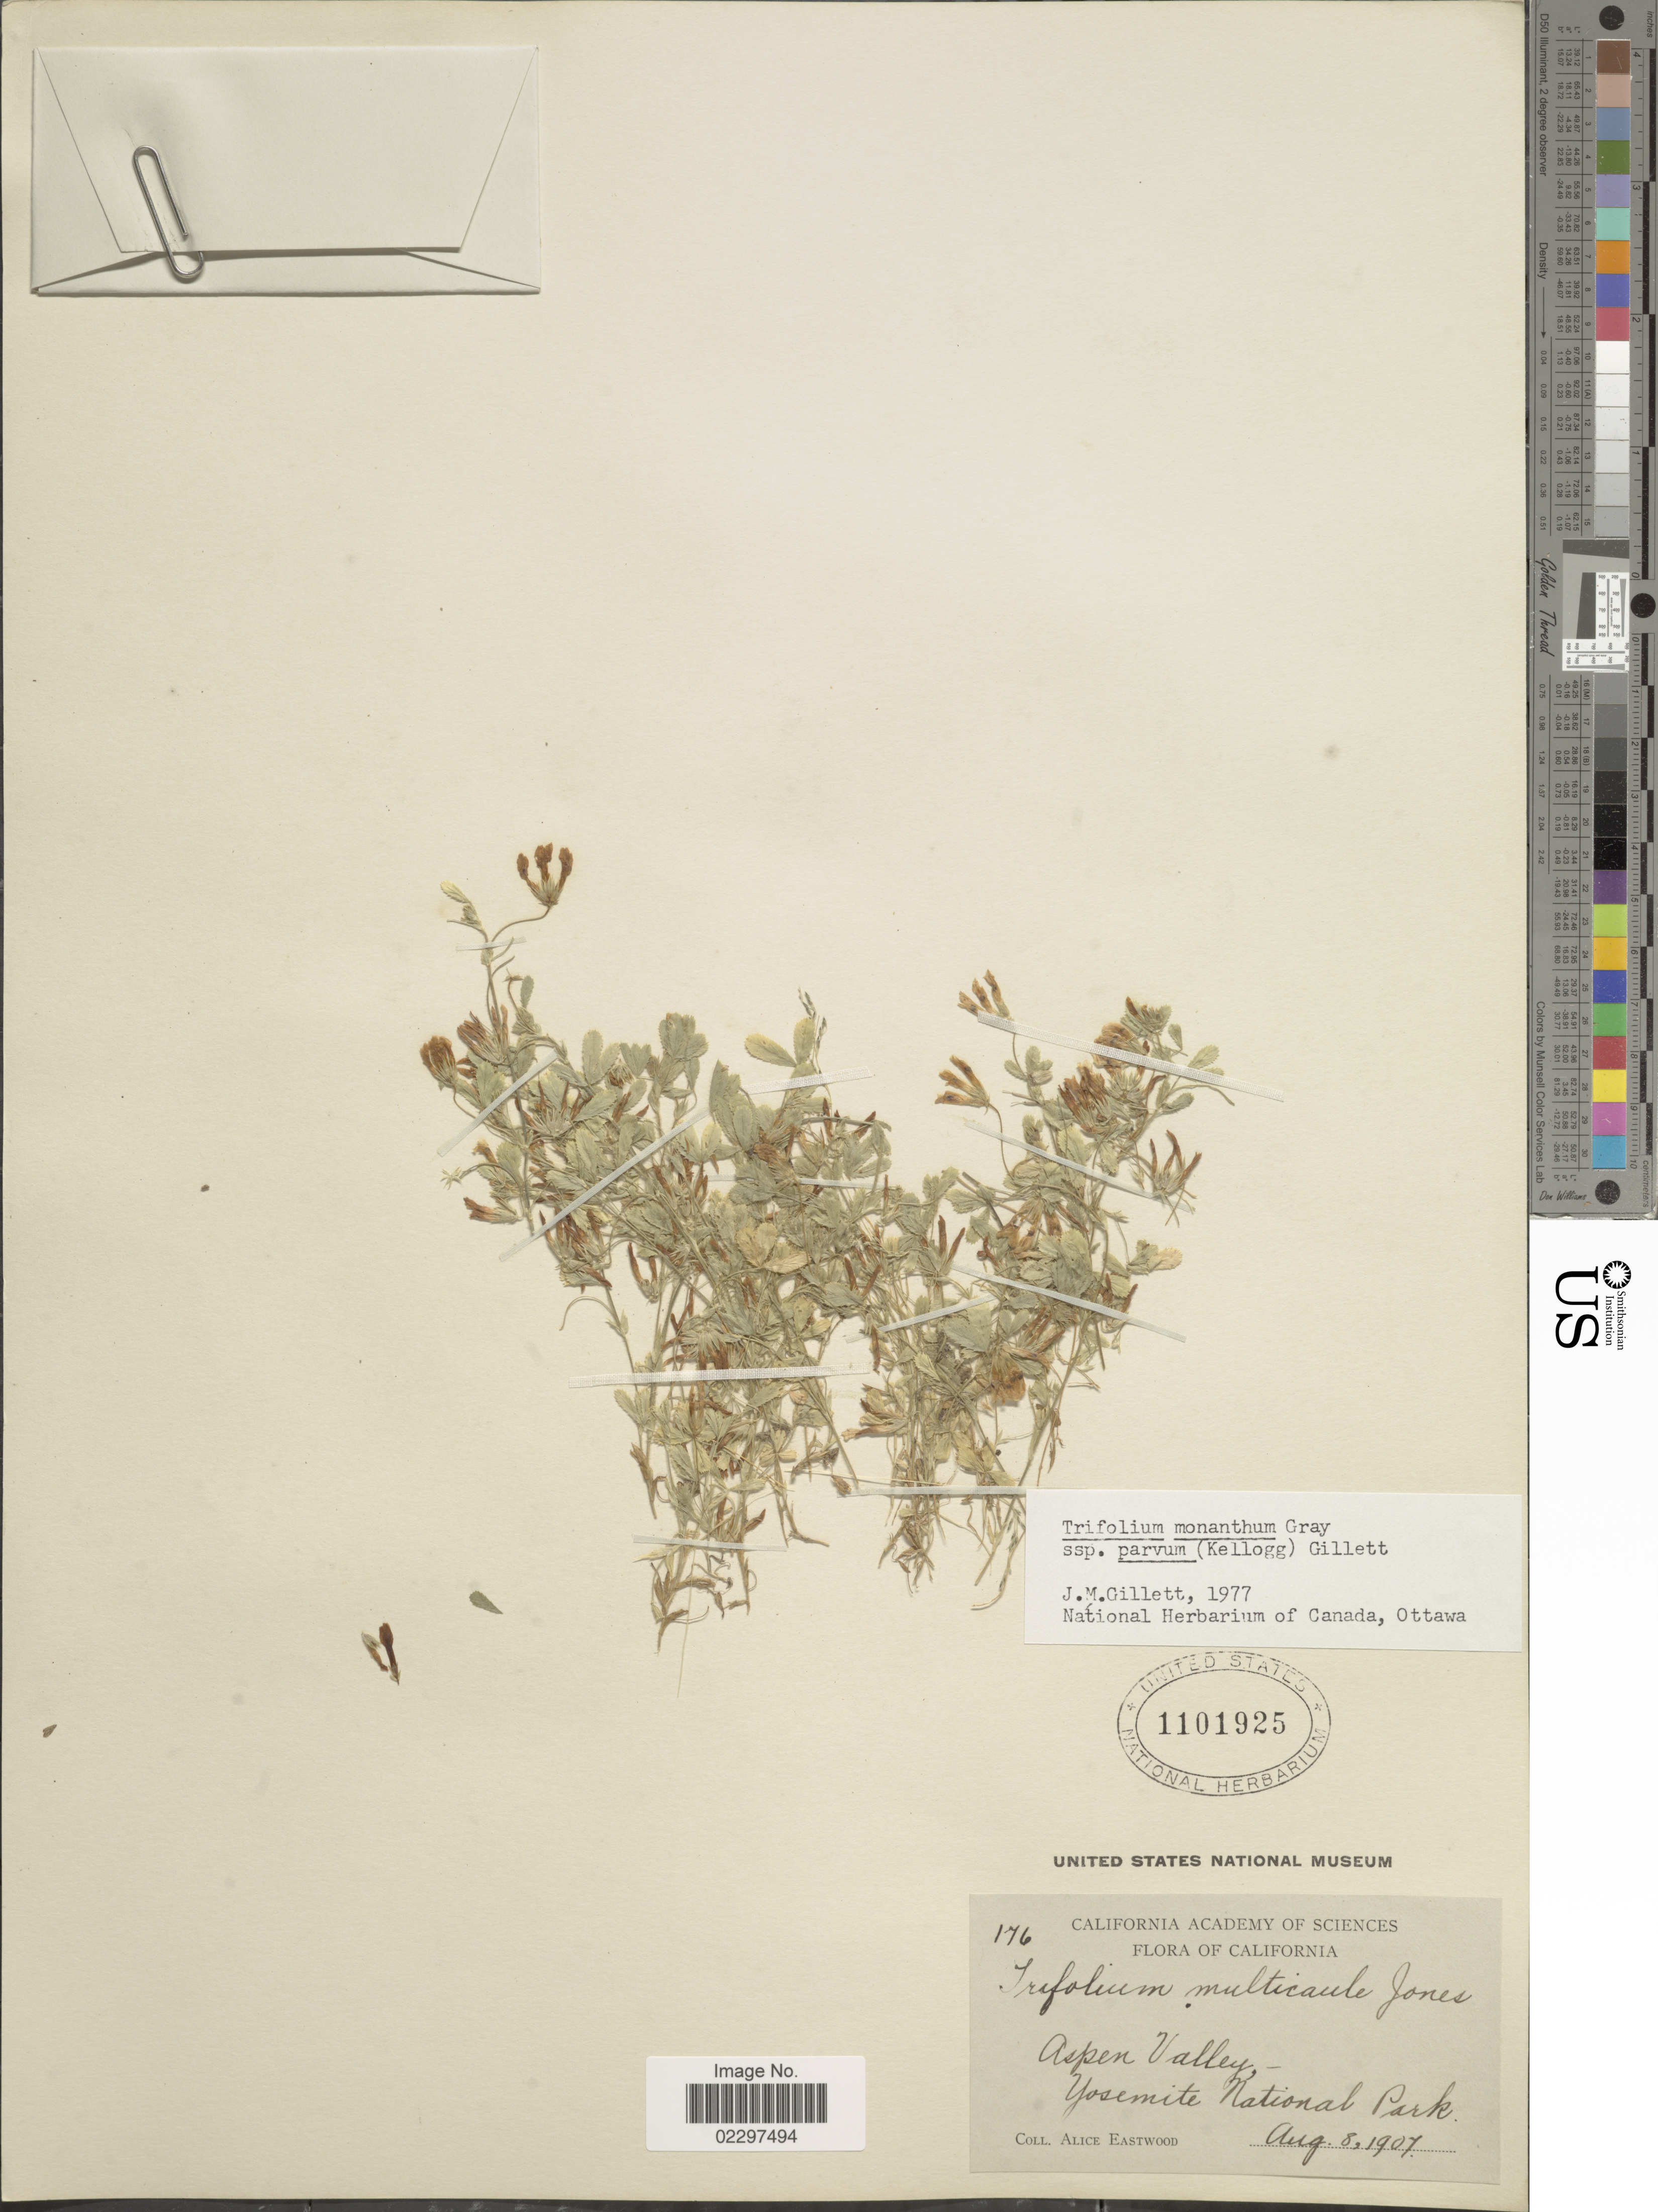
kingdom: Plantae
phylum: Tracheophyta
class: Magnoliopsida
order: Fabales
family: Fabaceae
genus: Trifolium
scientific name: Trifolium monanthum subsp. parvum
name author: (Kellogg) J.M. Gillett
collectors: A. Eastwood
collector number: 176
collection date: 1907-08-08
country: United States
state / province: California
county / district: Mariposa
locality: Aspen Valley, Yosemite National Park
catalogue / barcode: US 1101925